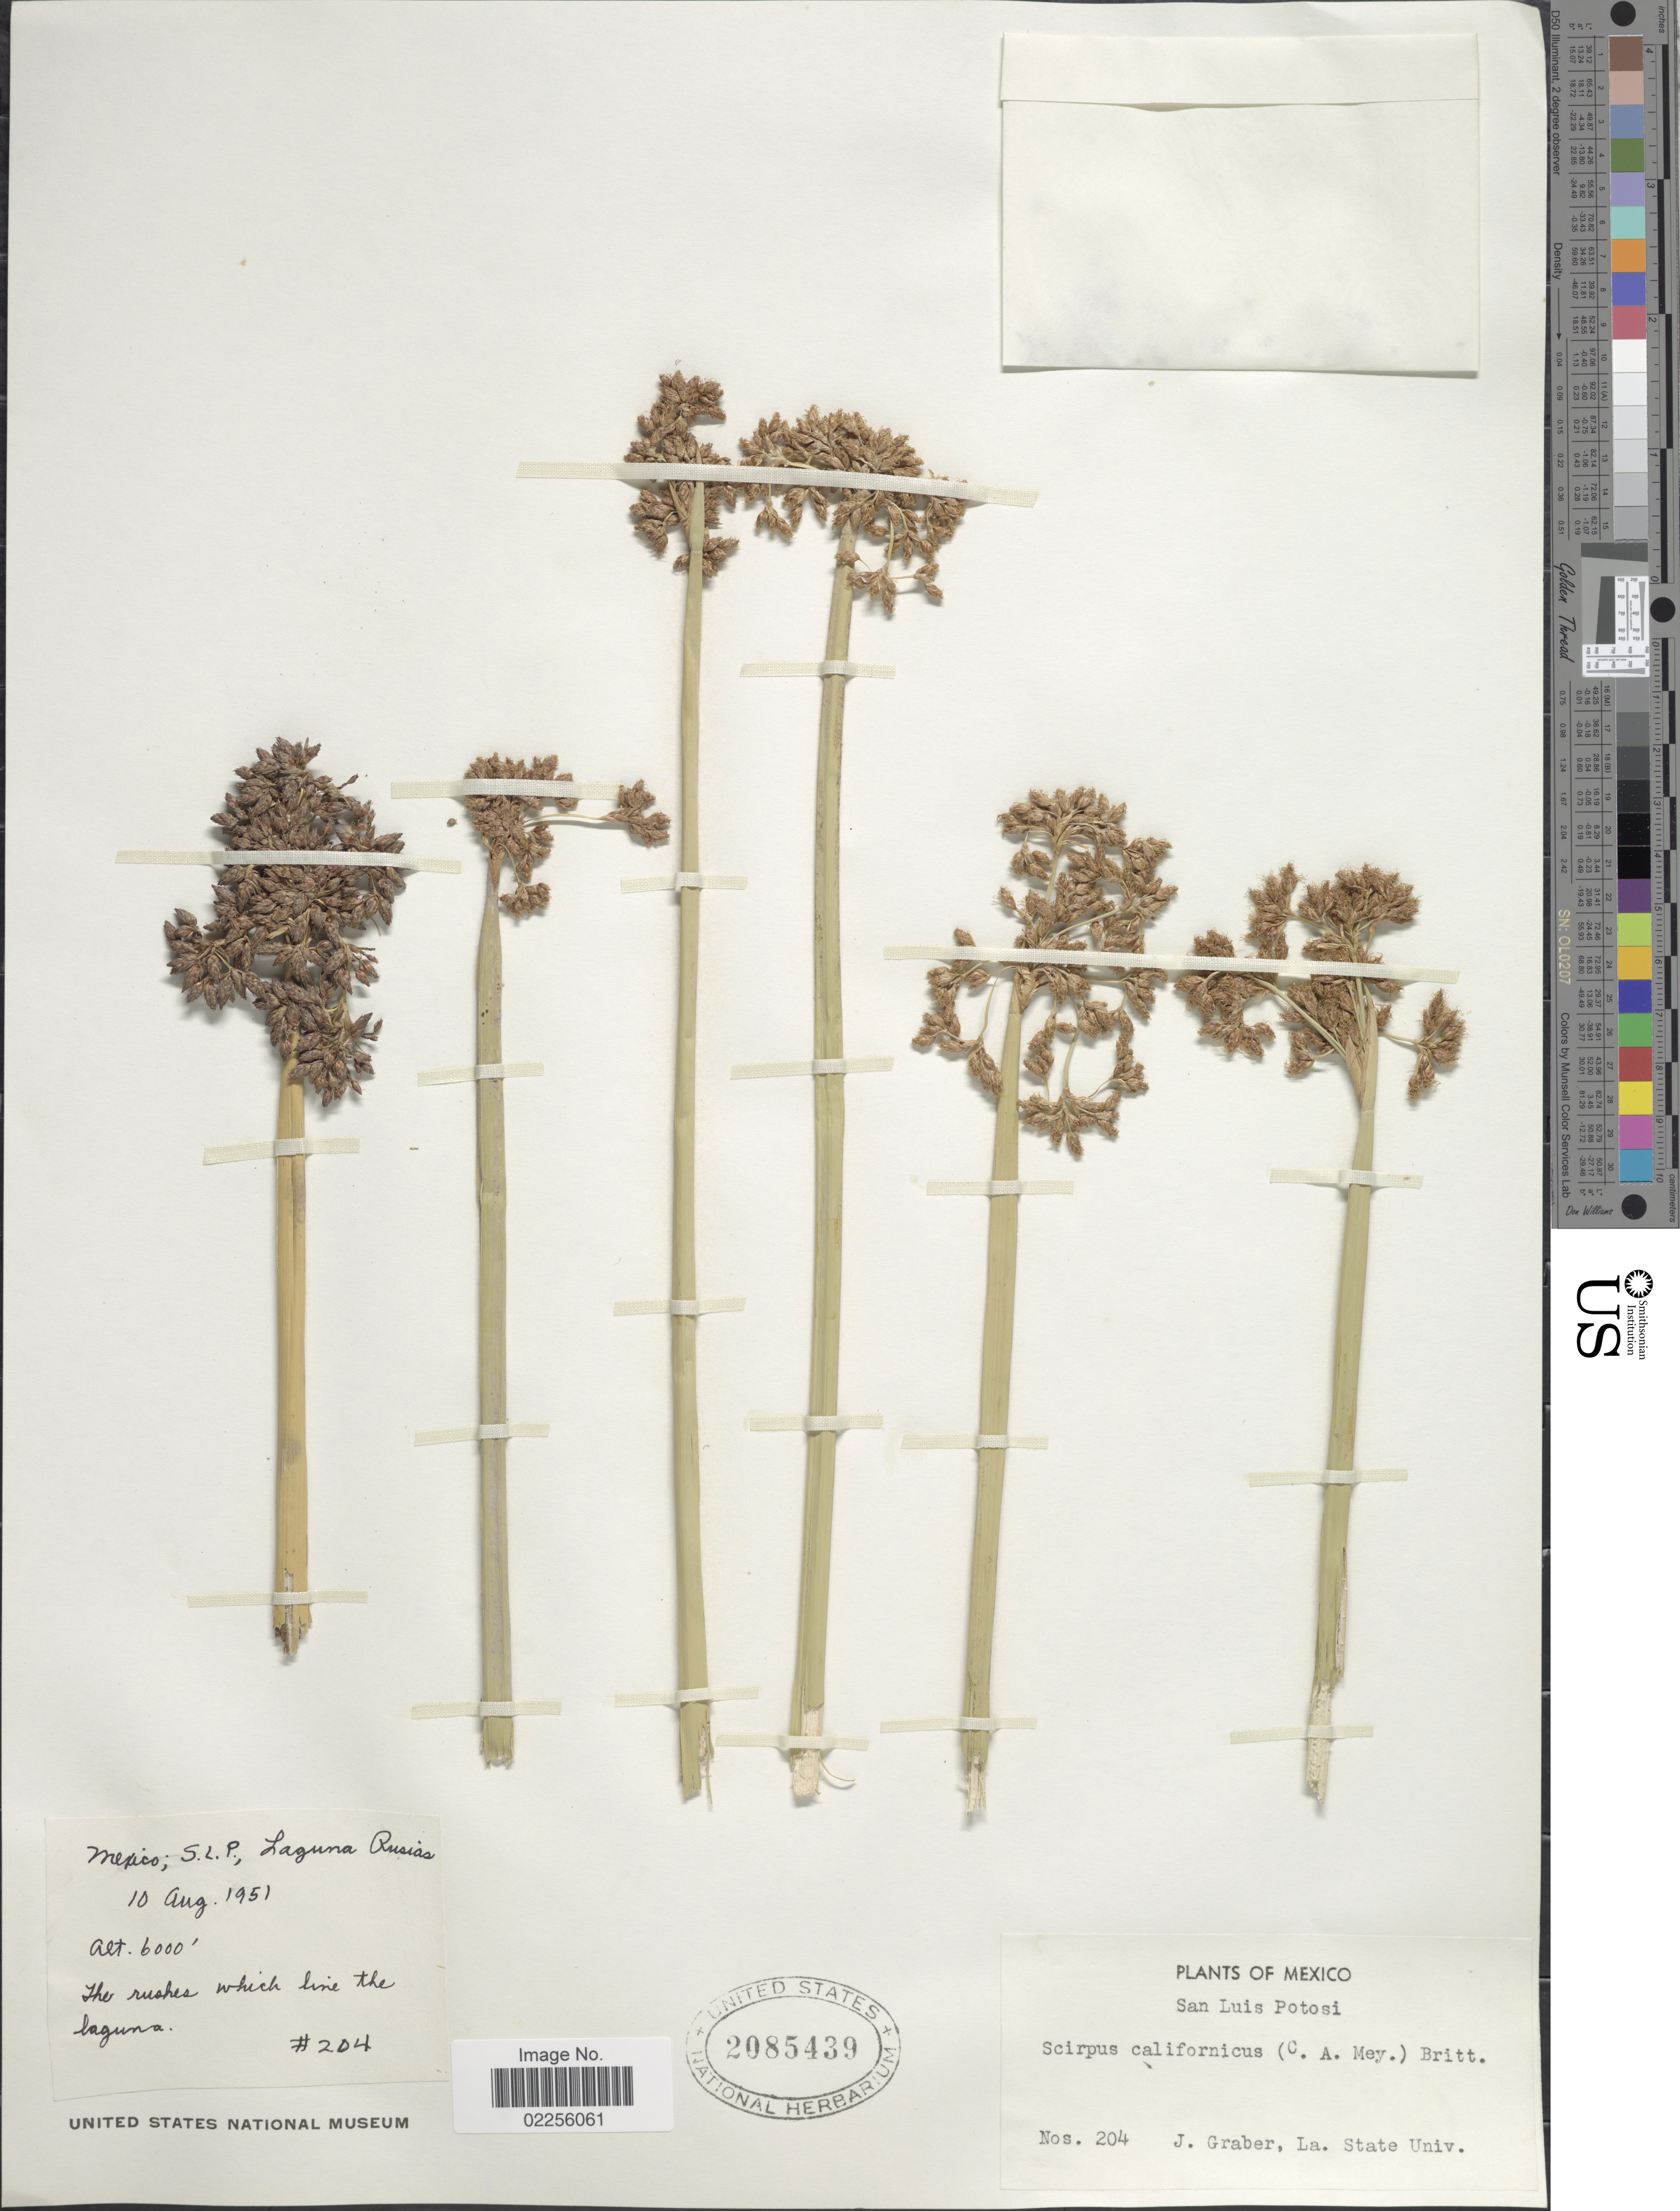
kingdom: Plantae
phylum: Tracheophyta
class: Liliopsida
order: Poales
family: Cyperaceae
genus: Schoenoplectus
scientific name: Schoenoplectus californicus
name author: (C.A. Mey.) Soják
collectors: J. Graber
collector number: Nos. 204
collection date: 1951-08-10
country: Mexico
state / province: San Luis Potosí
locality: Laguna Rusias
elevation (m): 1829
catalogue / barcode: US 2085439